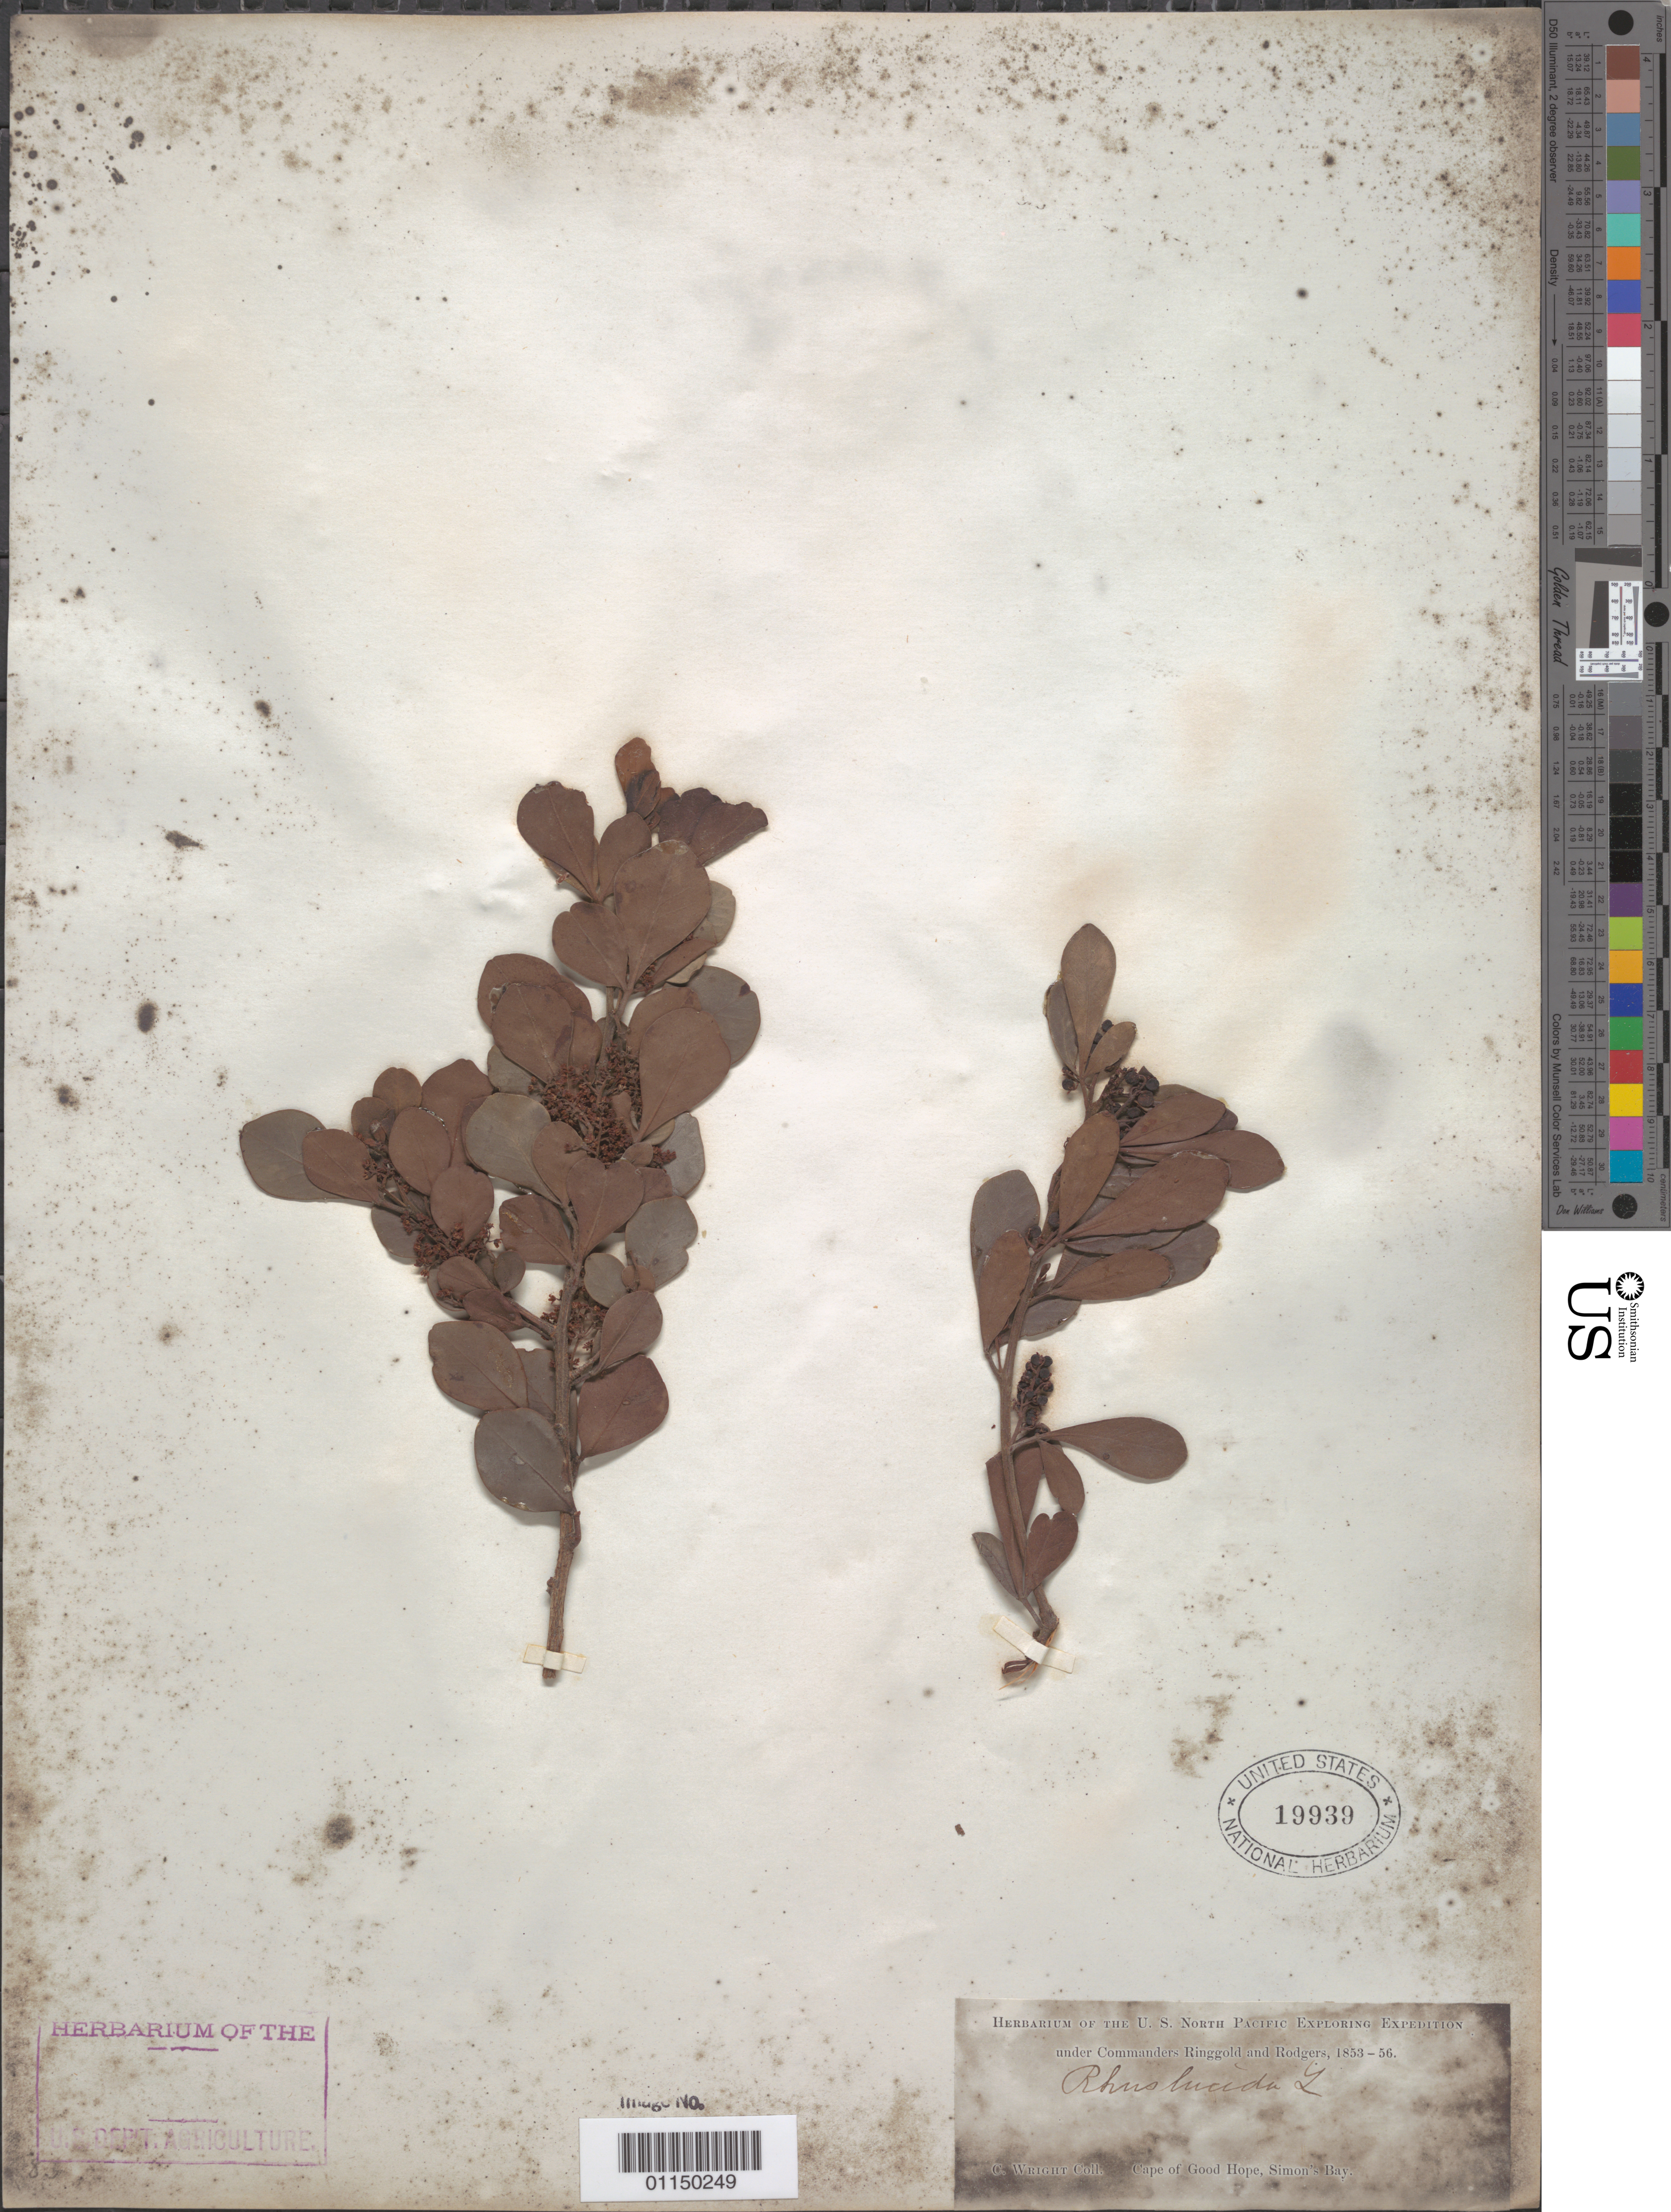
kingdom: Plantae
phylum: Tracheophyta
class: Magnoliopsida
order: Sapindales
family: Anacardiaceae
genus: Rhus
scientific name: Rhus lucida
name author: L.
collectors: C. Wright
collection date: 1853/1856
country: South Africa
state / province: Western Cape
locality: Cape of Good Hope, Simon's Bay.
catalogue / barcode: US 19939